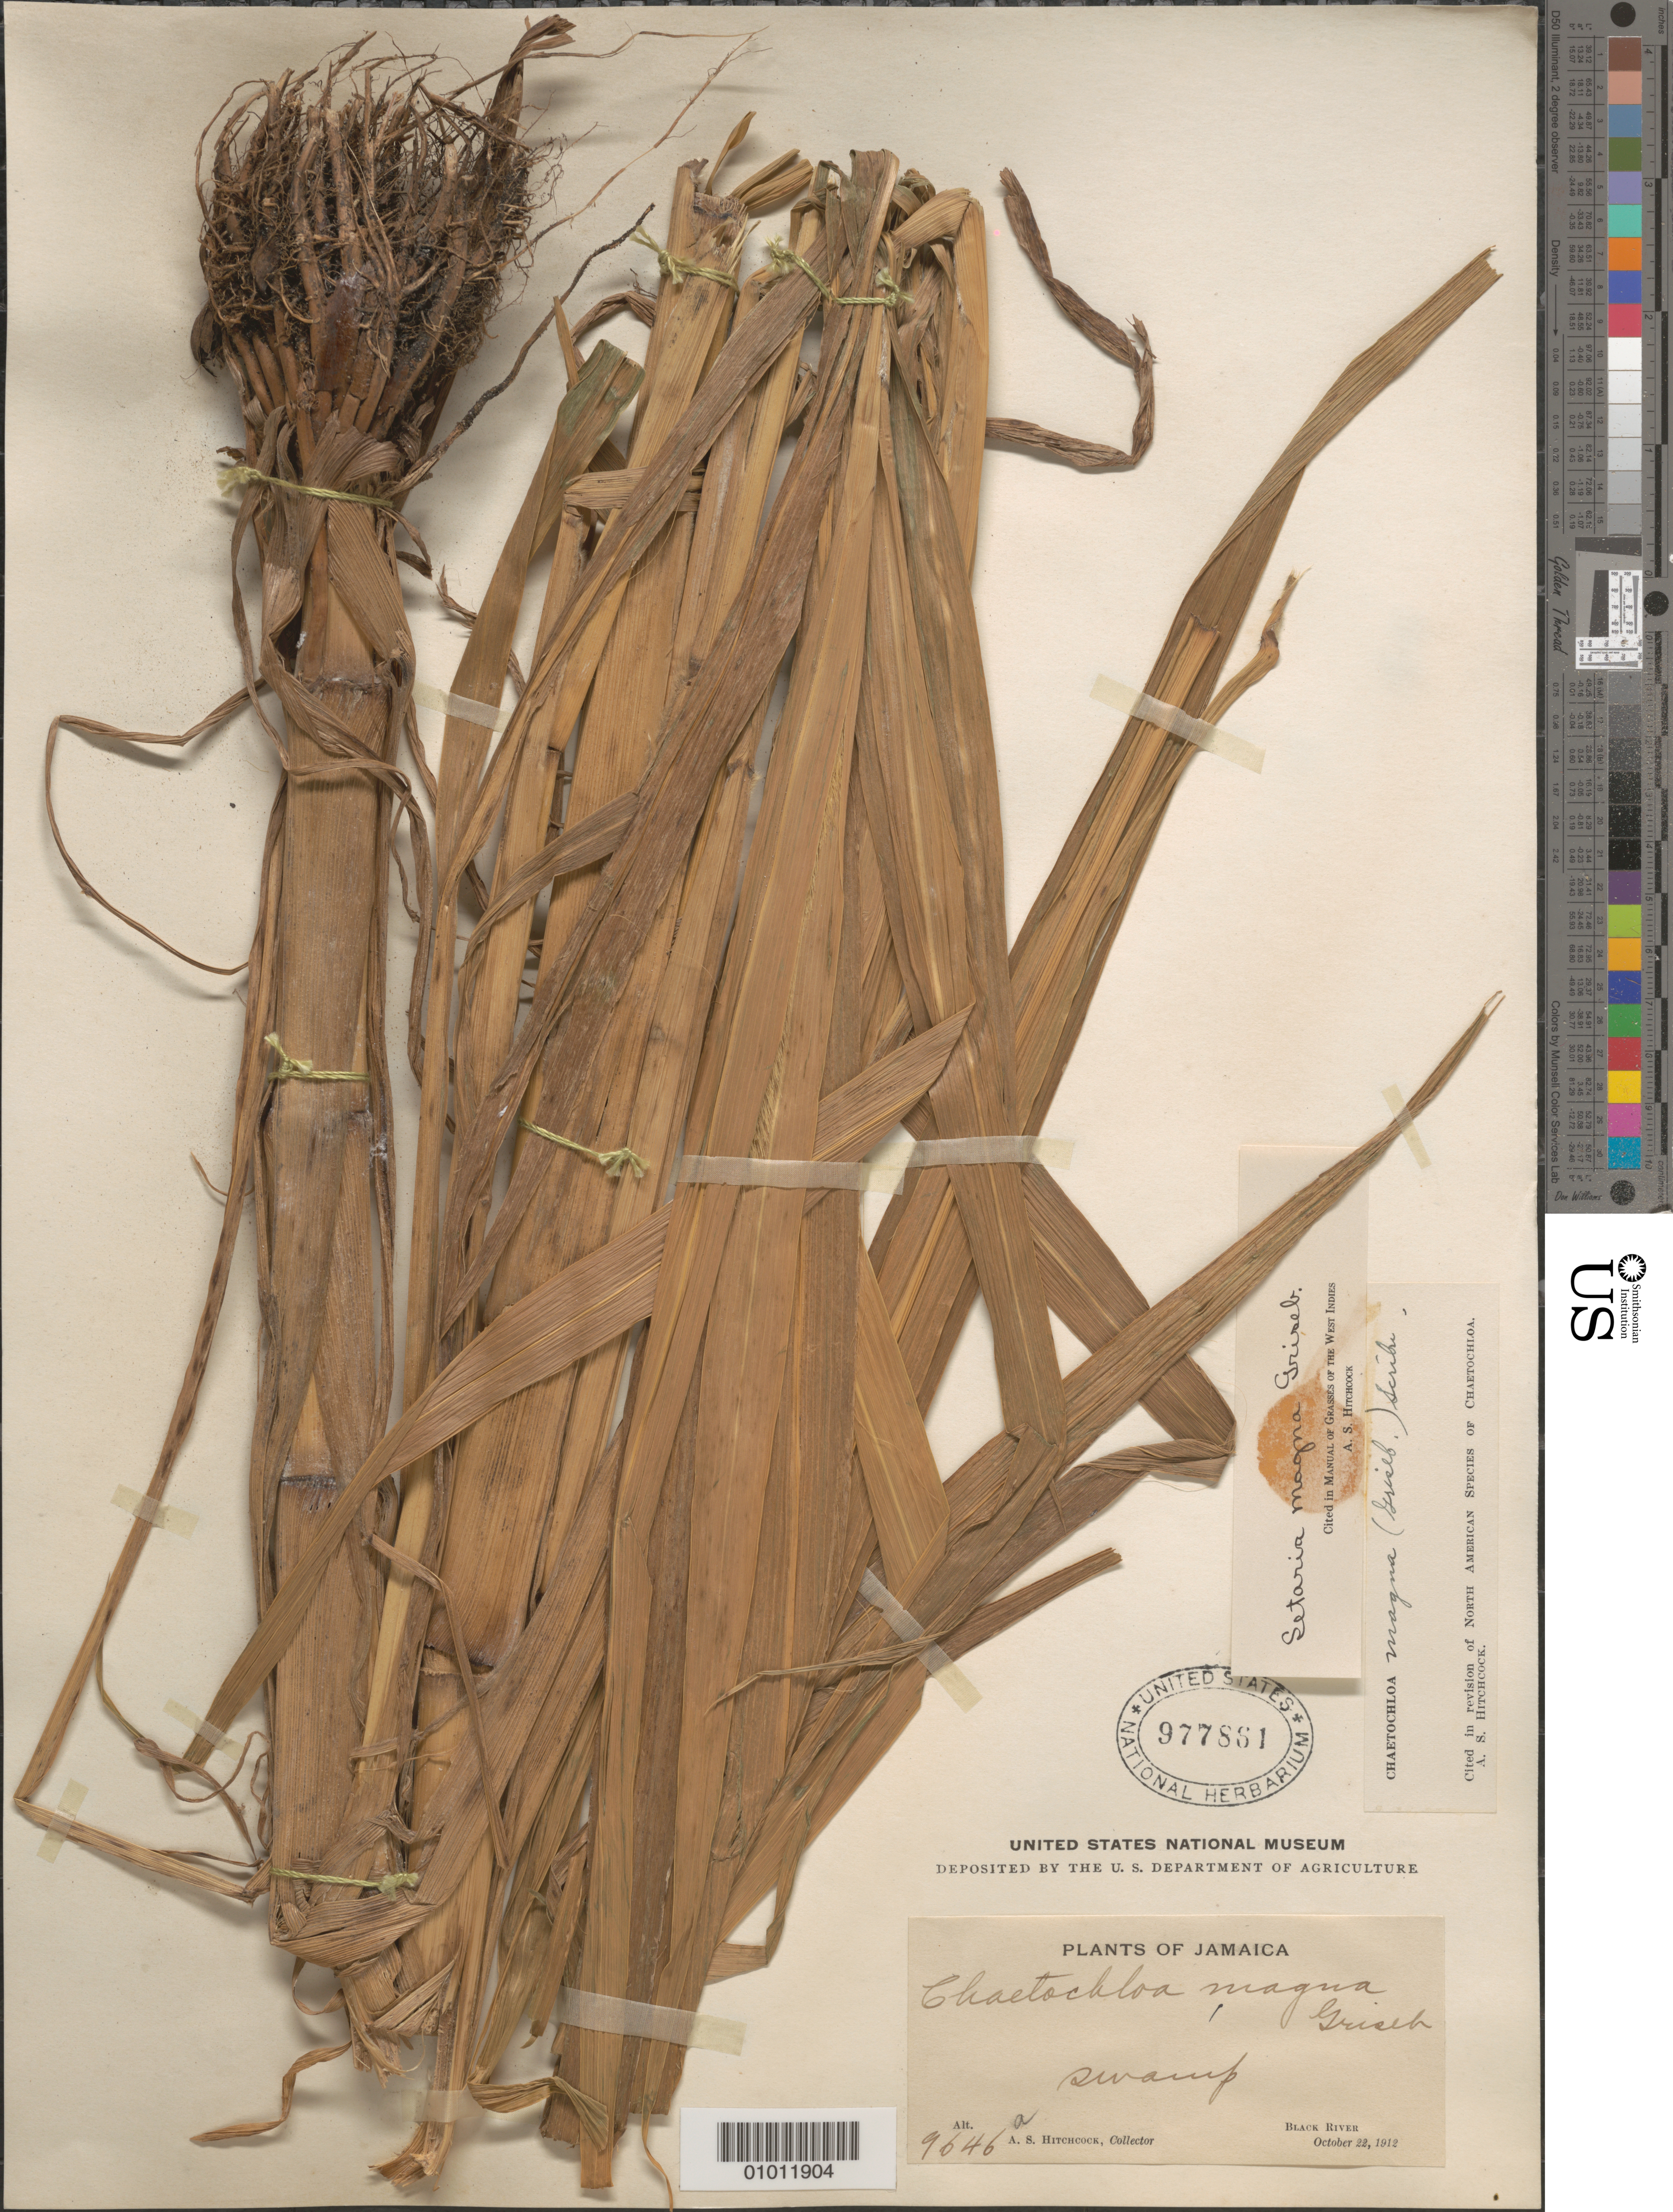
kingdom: Plantae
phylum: Tracheophyta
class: Liliopsida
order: Poales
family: Poaceae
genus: Setaria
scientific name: Setaria magna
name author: Griseb.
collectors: A. S. Hitchcock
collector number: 9646a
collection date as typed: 22 Oct 1912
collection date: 1912-10-22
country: Jamaica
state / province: Saint Elizabeth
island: Jamaica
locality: Black River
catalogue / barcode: US 977861